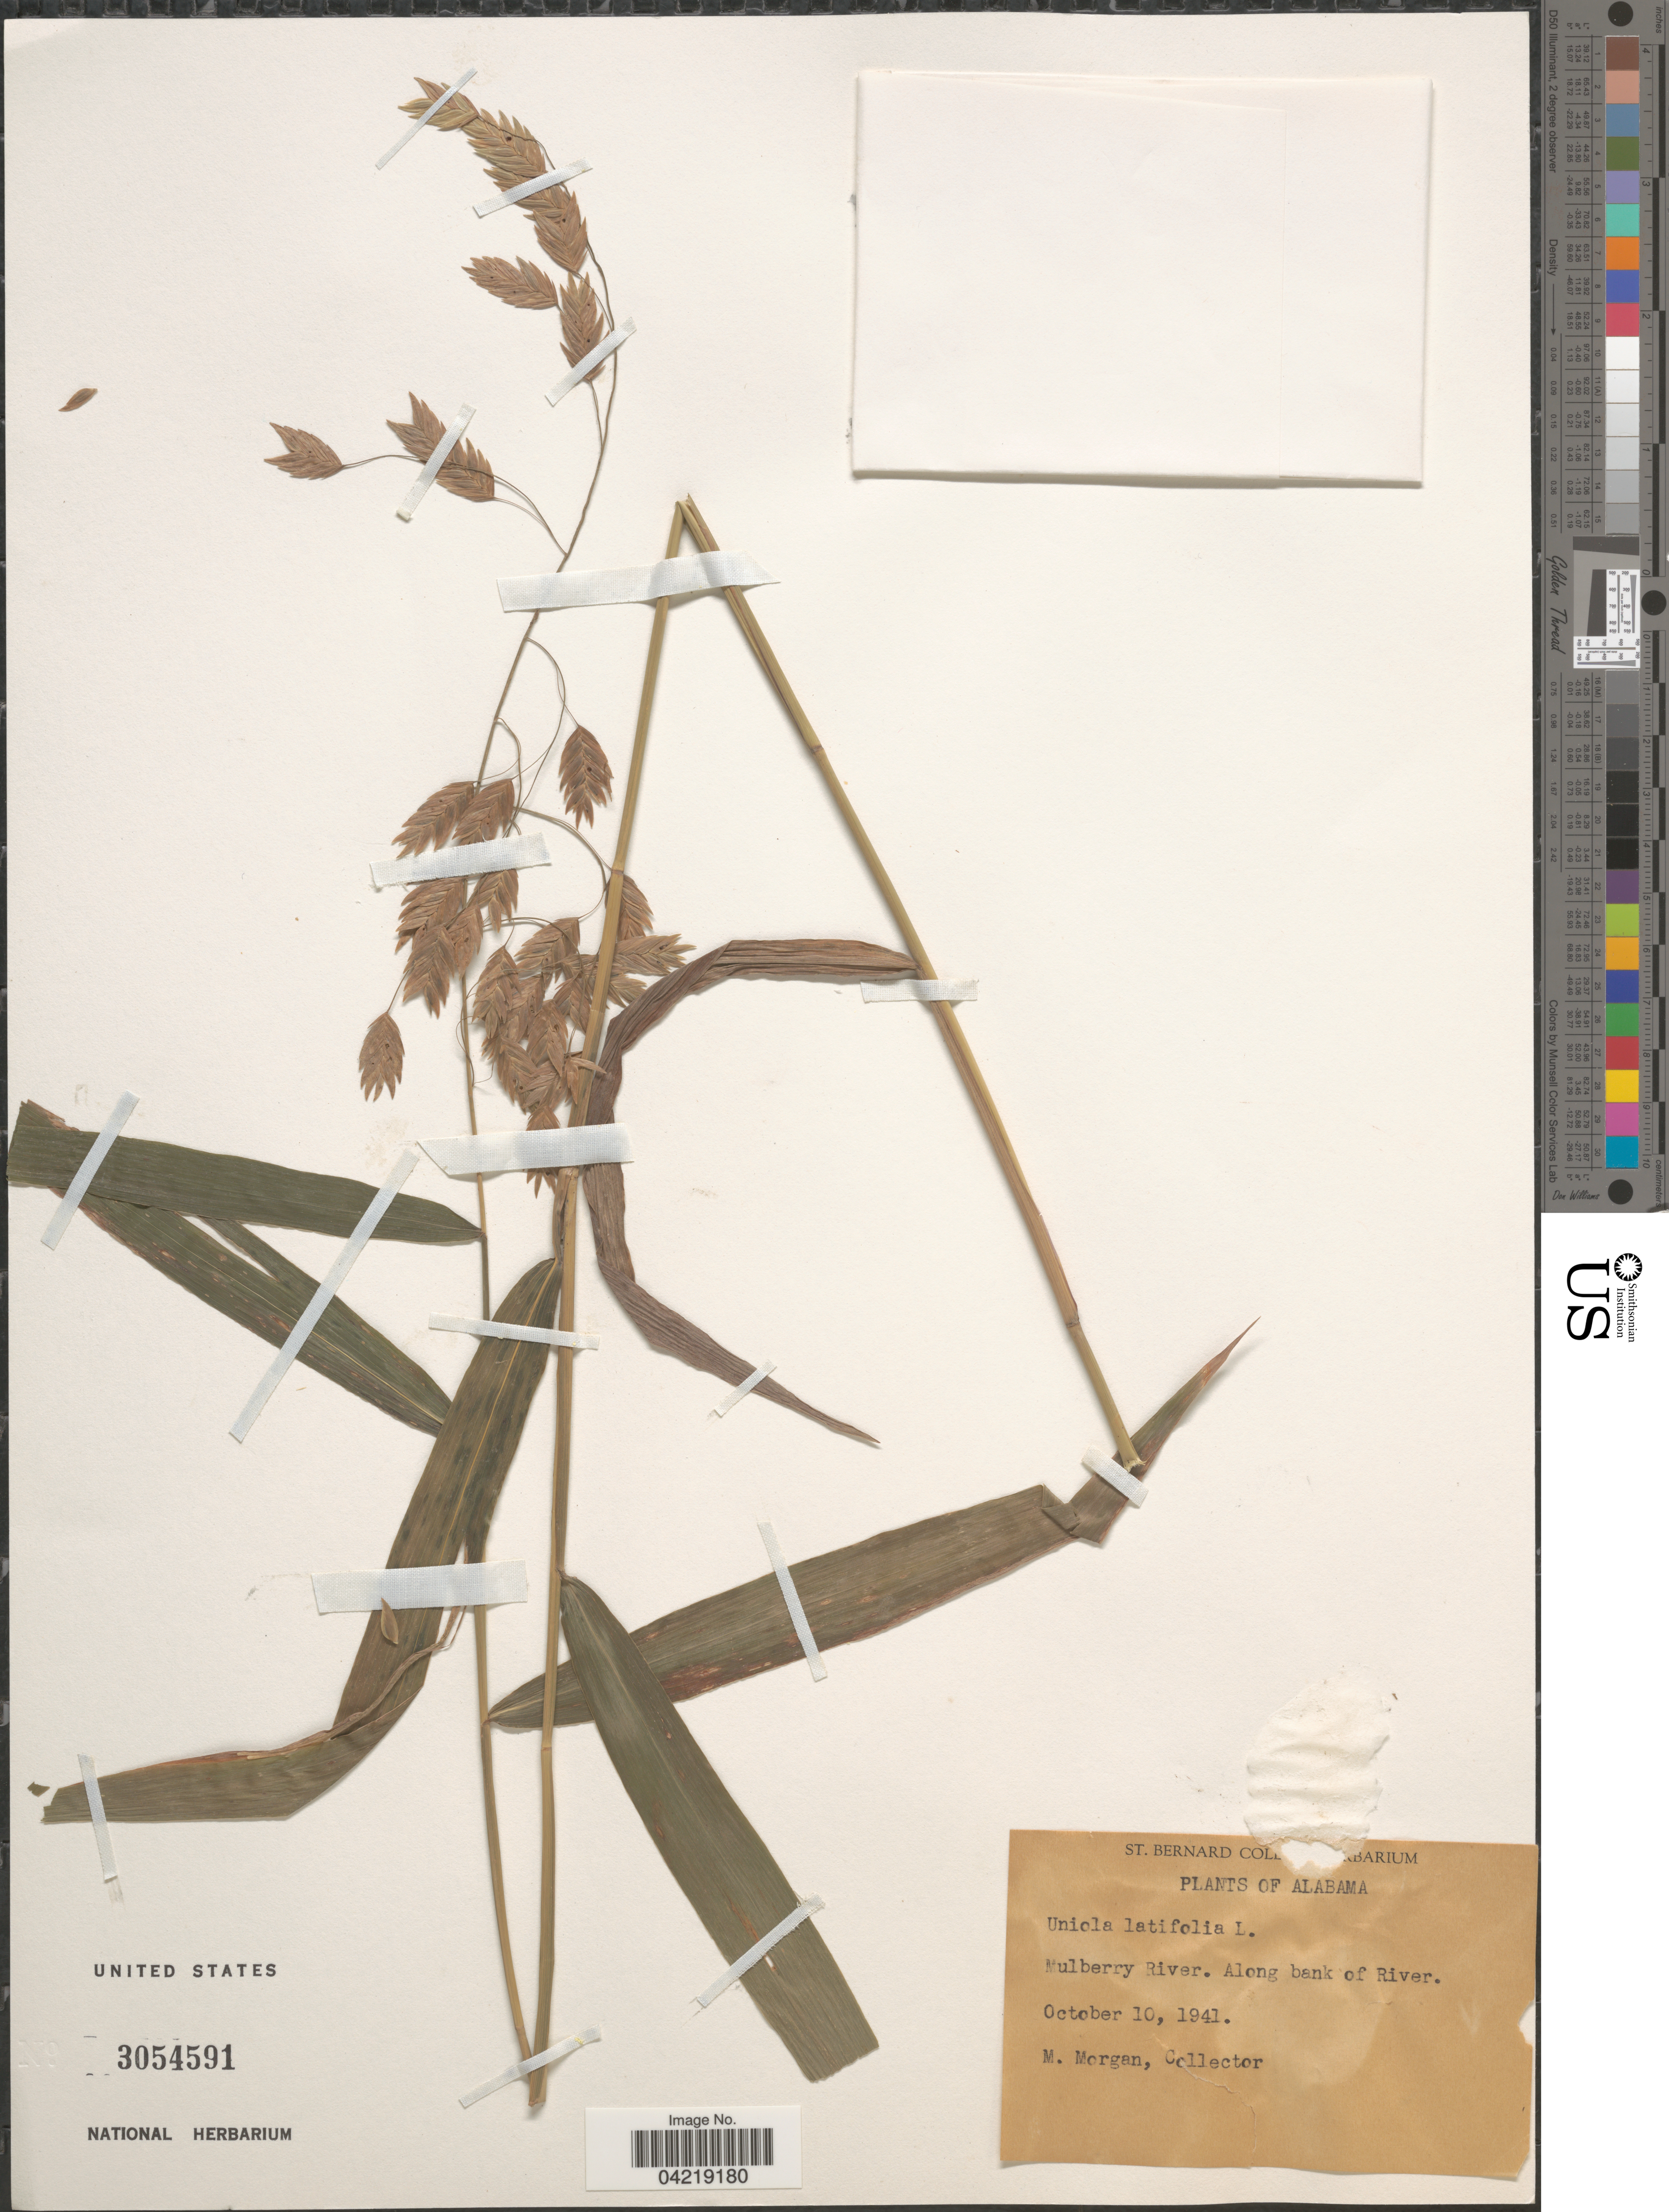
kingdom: Plantae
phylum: Tracheophyta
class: Liliopsida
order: Poales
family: Poaceae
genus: Chasmanthium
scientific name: Chasmanthium latifolium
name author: (Michx.) H.O. Yates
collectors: M. Morgan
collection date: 1941-10-10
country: United States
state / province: Alabama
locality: Mulberry River. Along bank of River.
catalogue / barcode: US 3054591